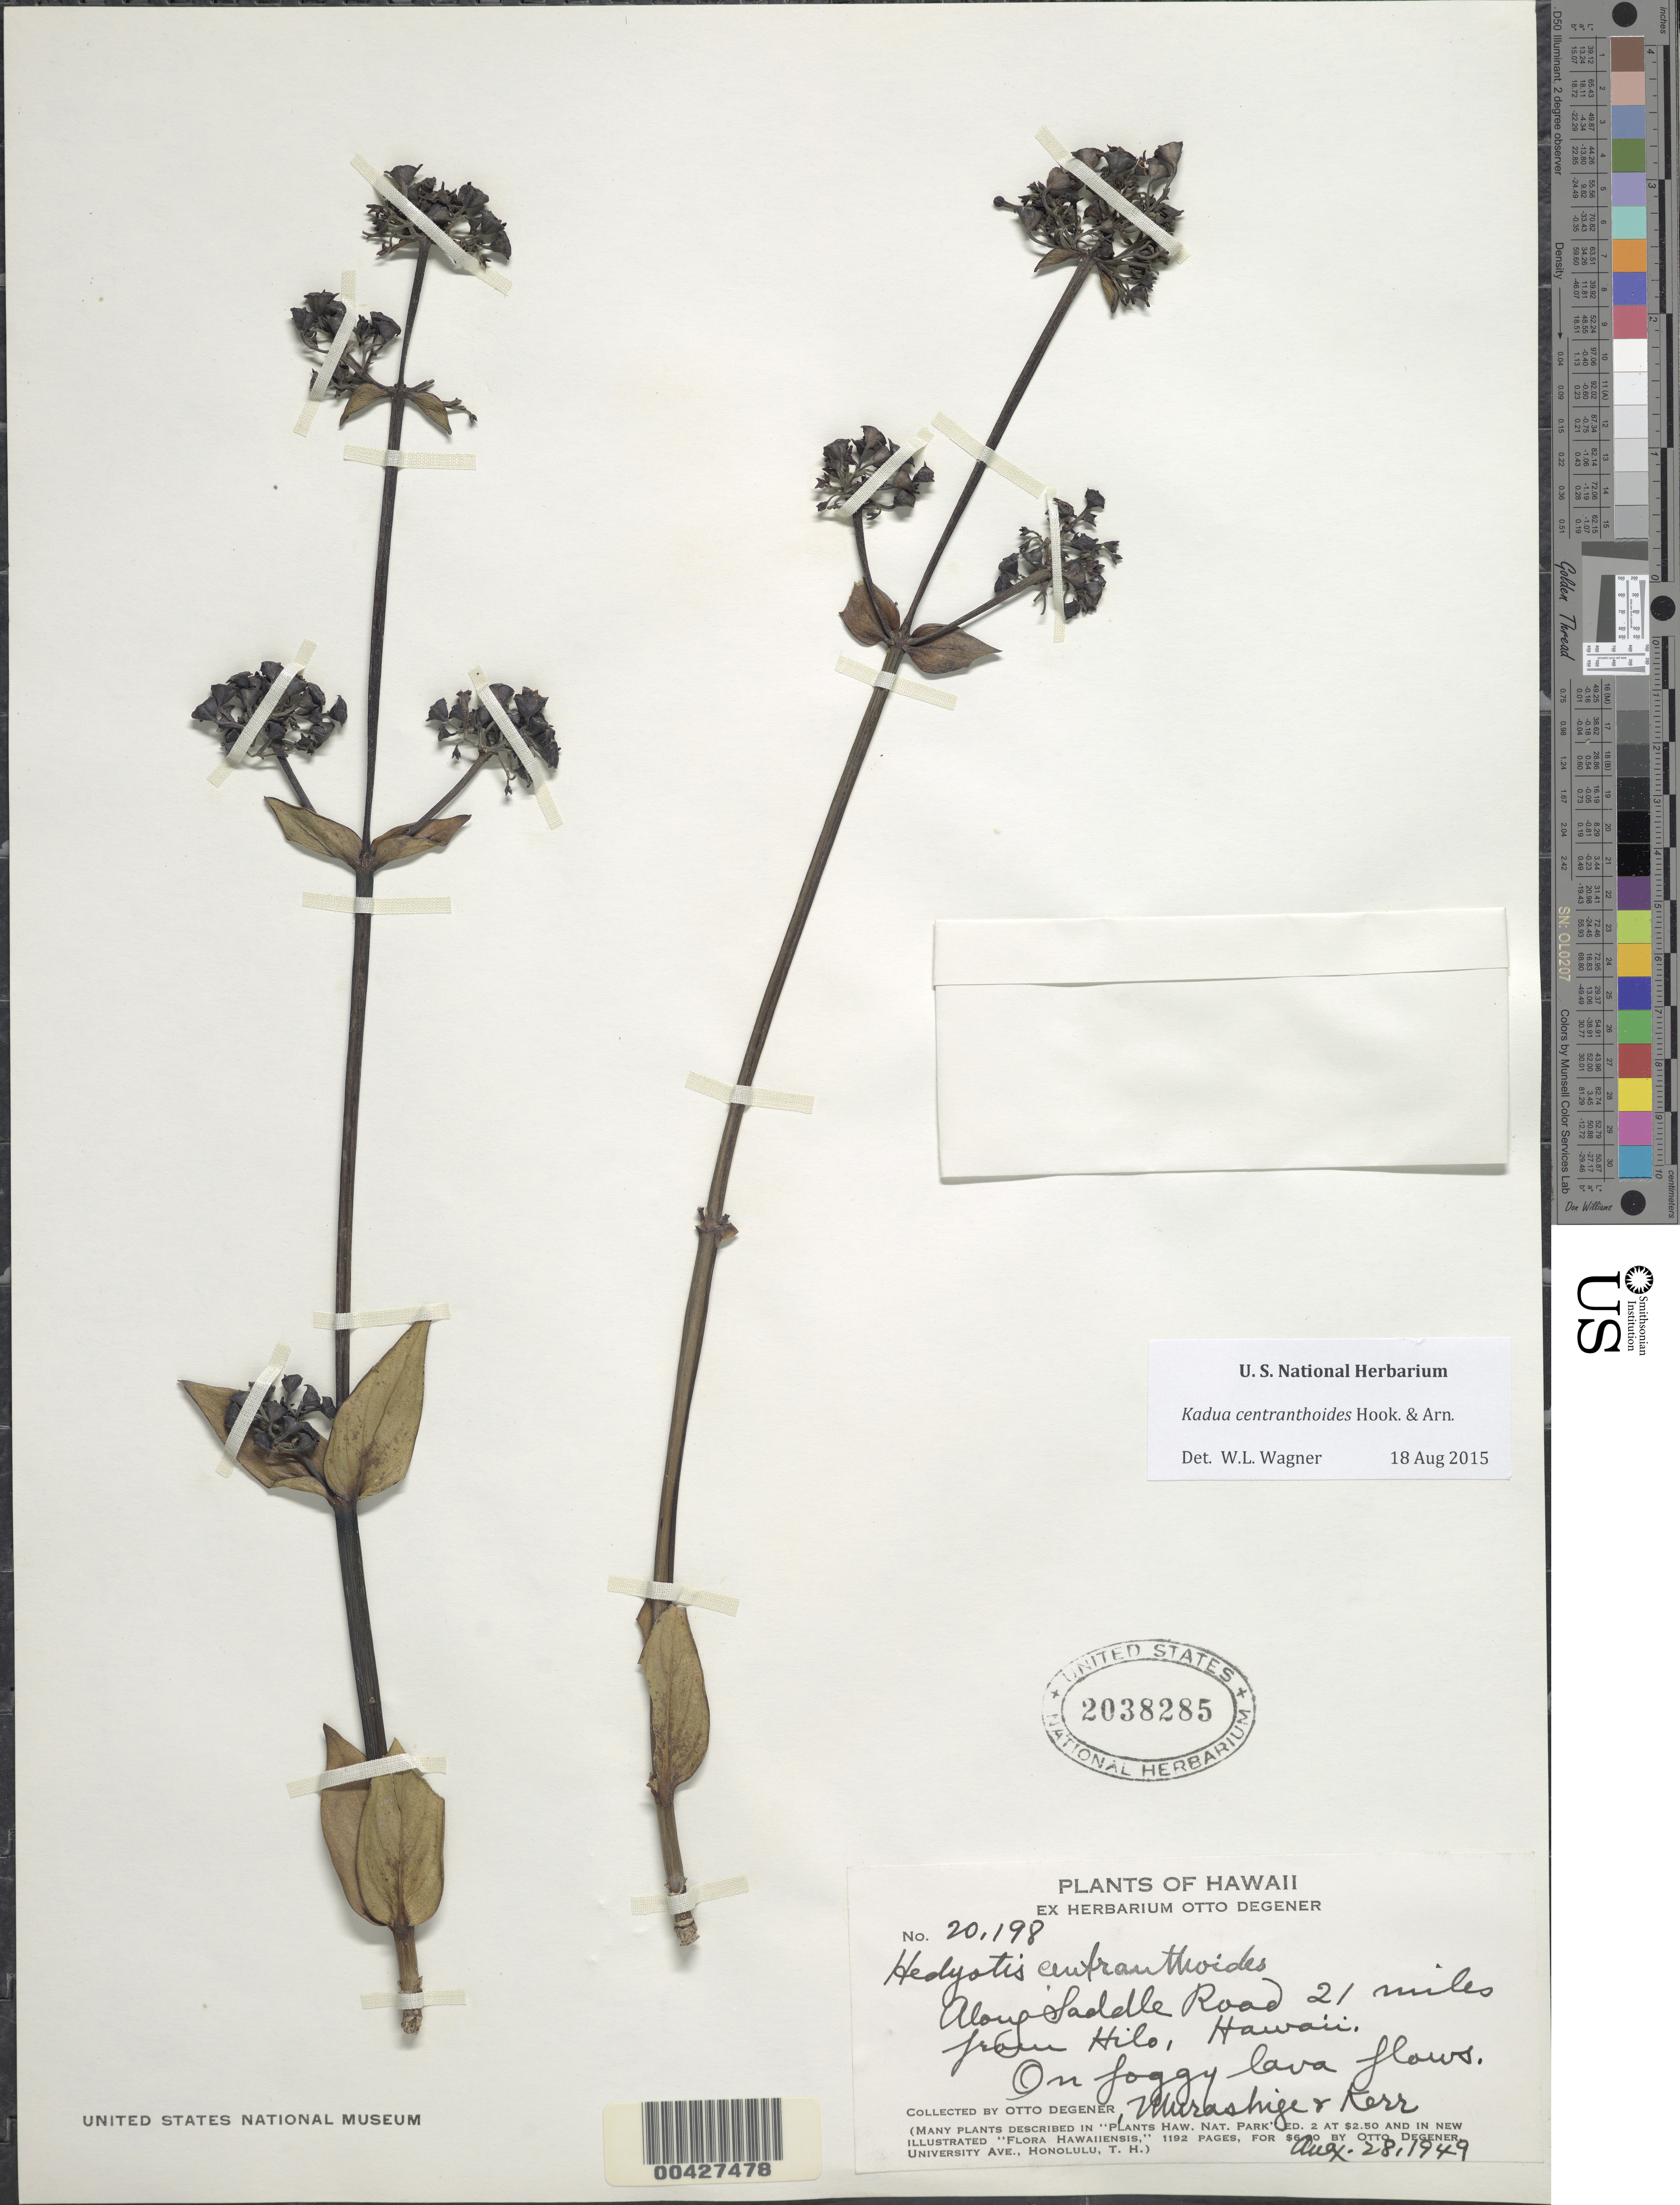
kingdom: Plantae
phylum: Tracheophyta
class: Magnoliopsida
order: Gentianales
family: Rubiaceae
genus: Kadua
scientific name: Kadua centranthoides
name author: Hook. & Arn.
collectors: O. Degener, Murashige & Kerr, --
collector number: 20198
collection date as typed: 28 Aug 1949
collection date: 1949-08-28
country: United States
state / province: Hawaii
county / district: Hawaii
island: Hawaii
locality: Along Saddle Road 21 miles from Hilo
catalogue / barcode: US 2038285